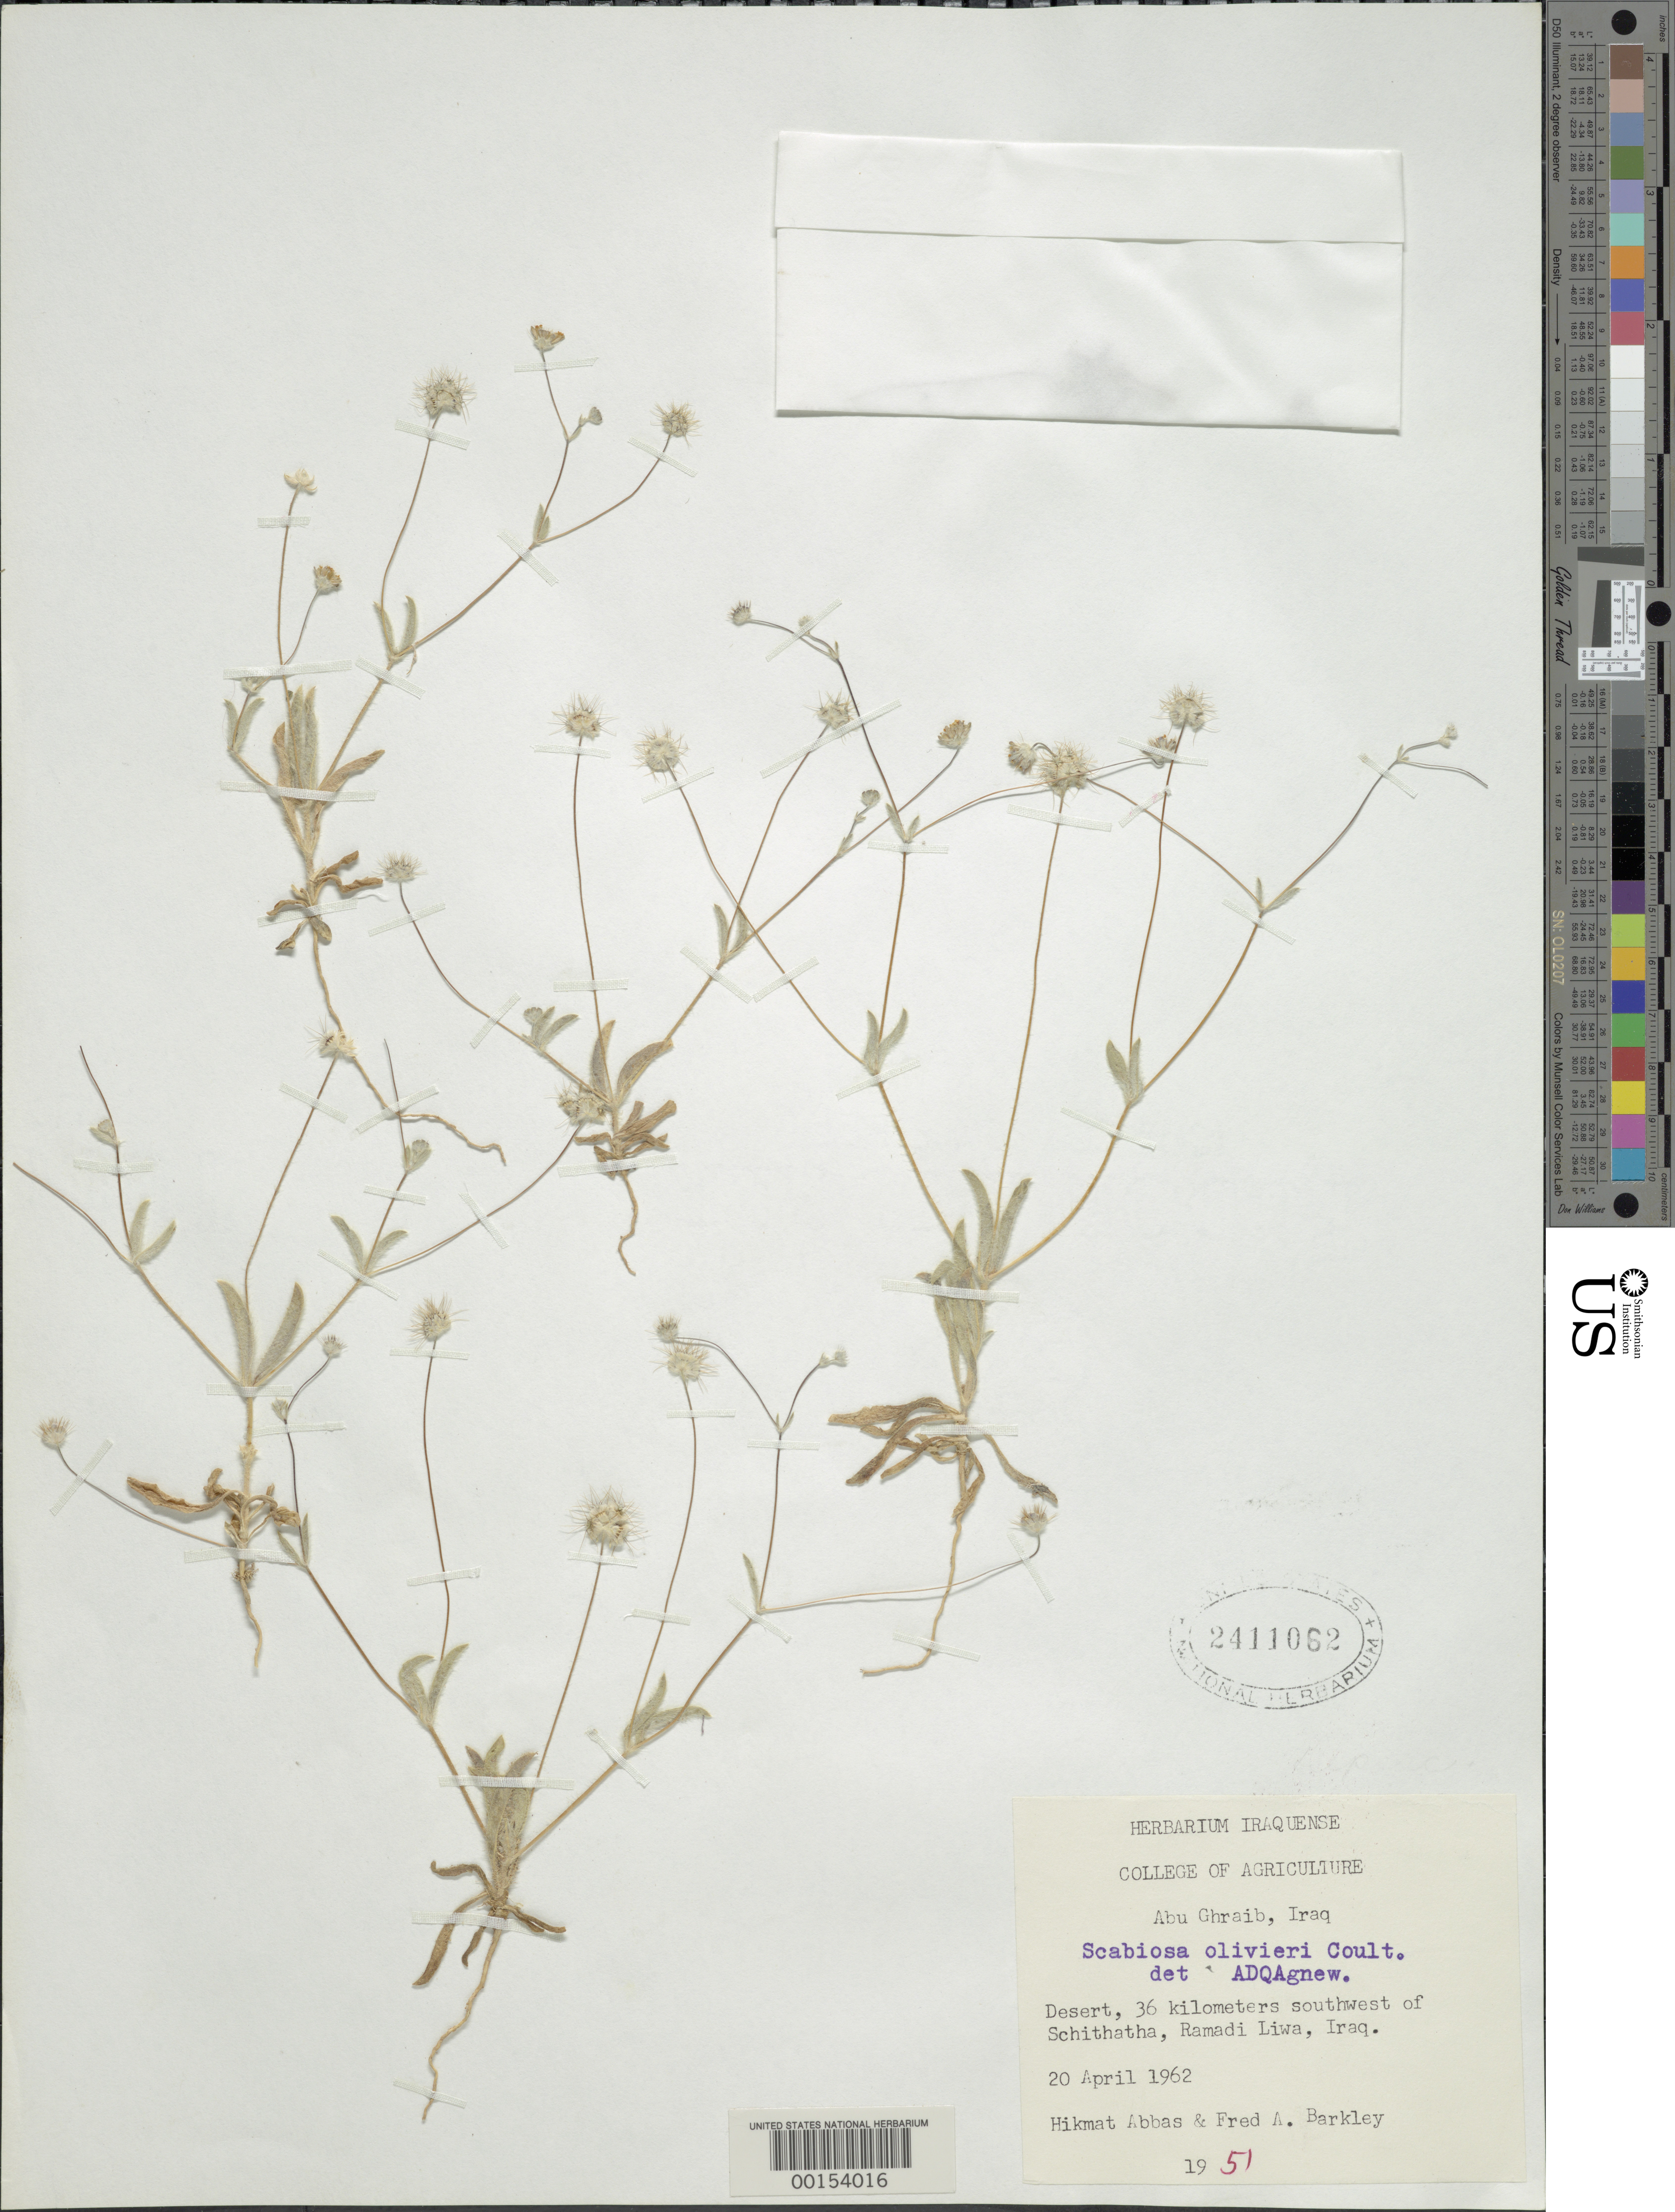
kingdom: Plantae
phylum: Tracheophyta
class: Magnoliopsida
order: Dipsacales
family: Caprifoliaceae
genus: Scabiosa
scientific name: Scabiosa olivieri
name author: Coult.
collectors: H. Abbas & F. A. Barkley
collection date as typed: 20 Apr 1962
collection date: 1962-04-20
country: Iraq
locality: Abu Ghraib, SW of Schithatha, Ramadi Liwa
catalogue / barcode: US 2411062